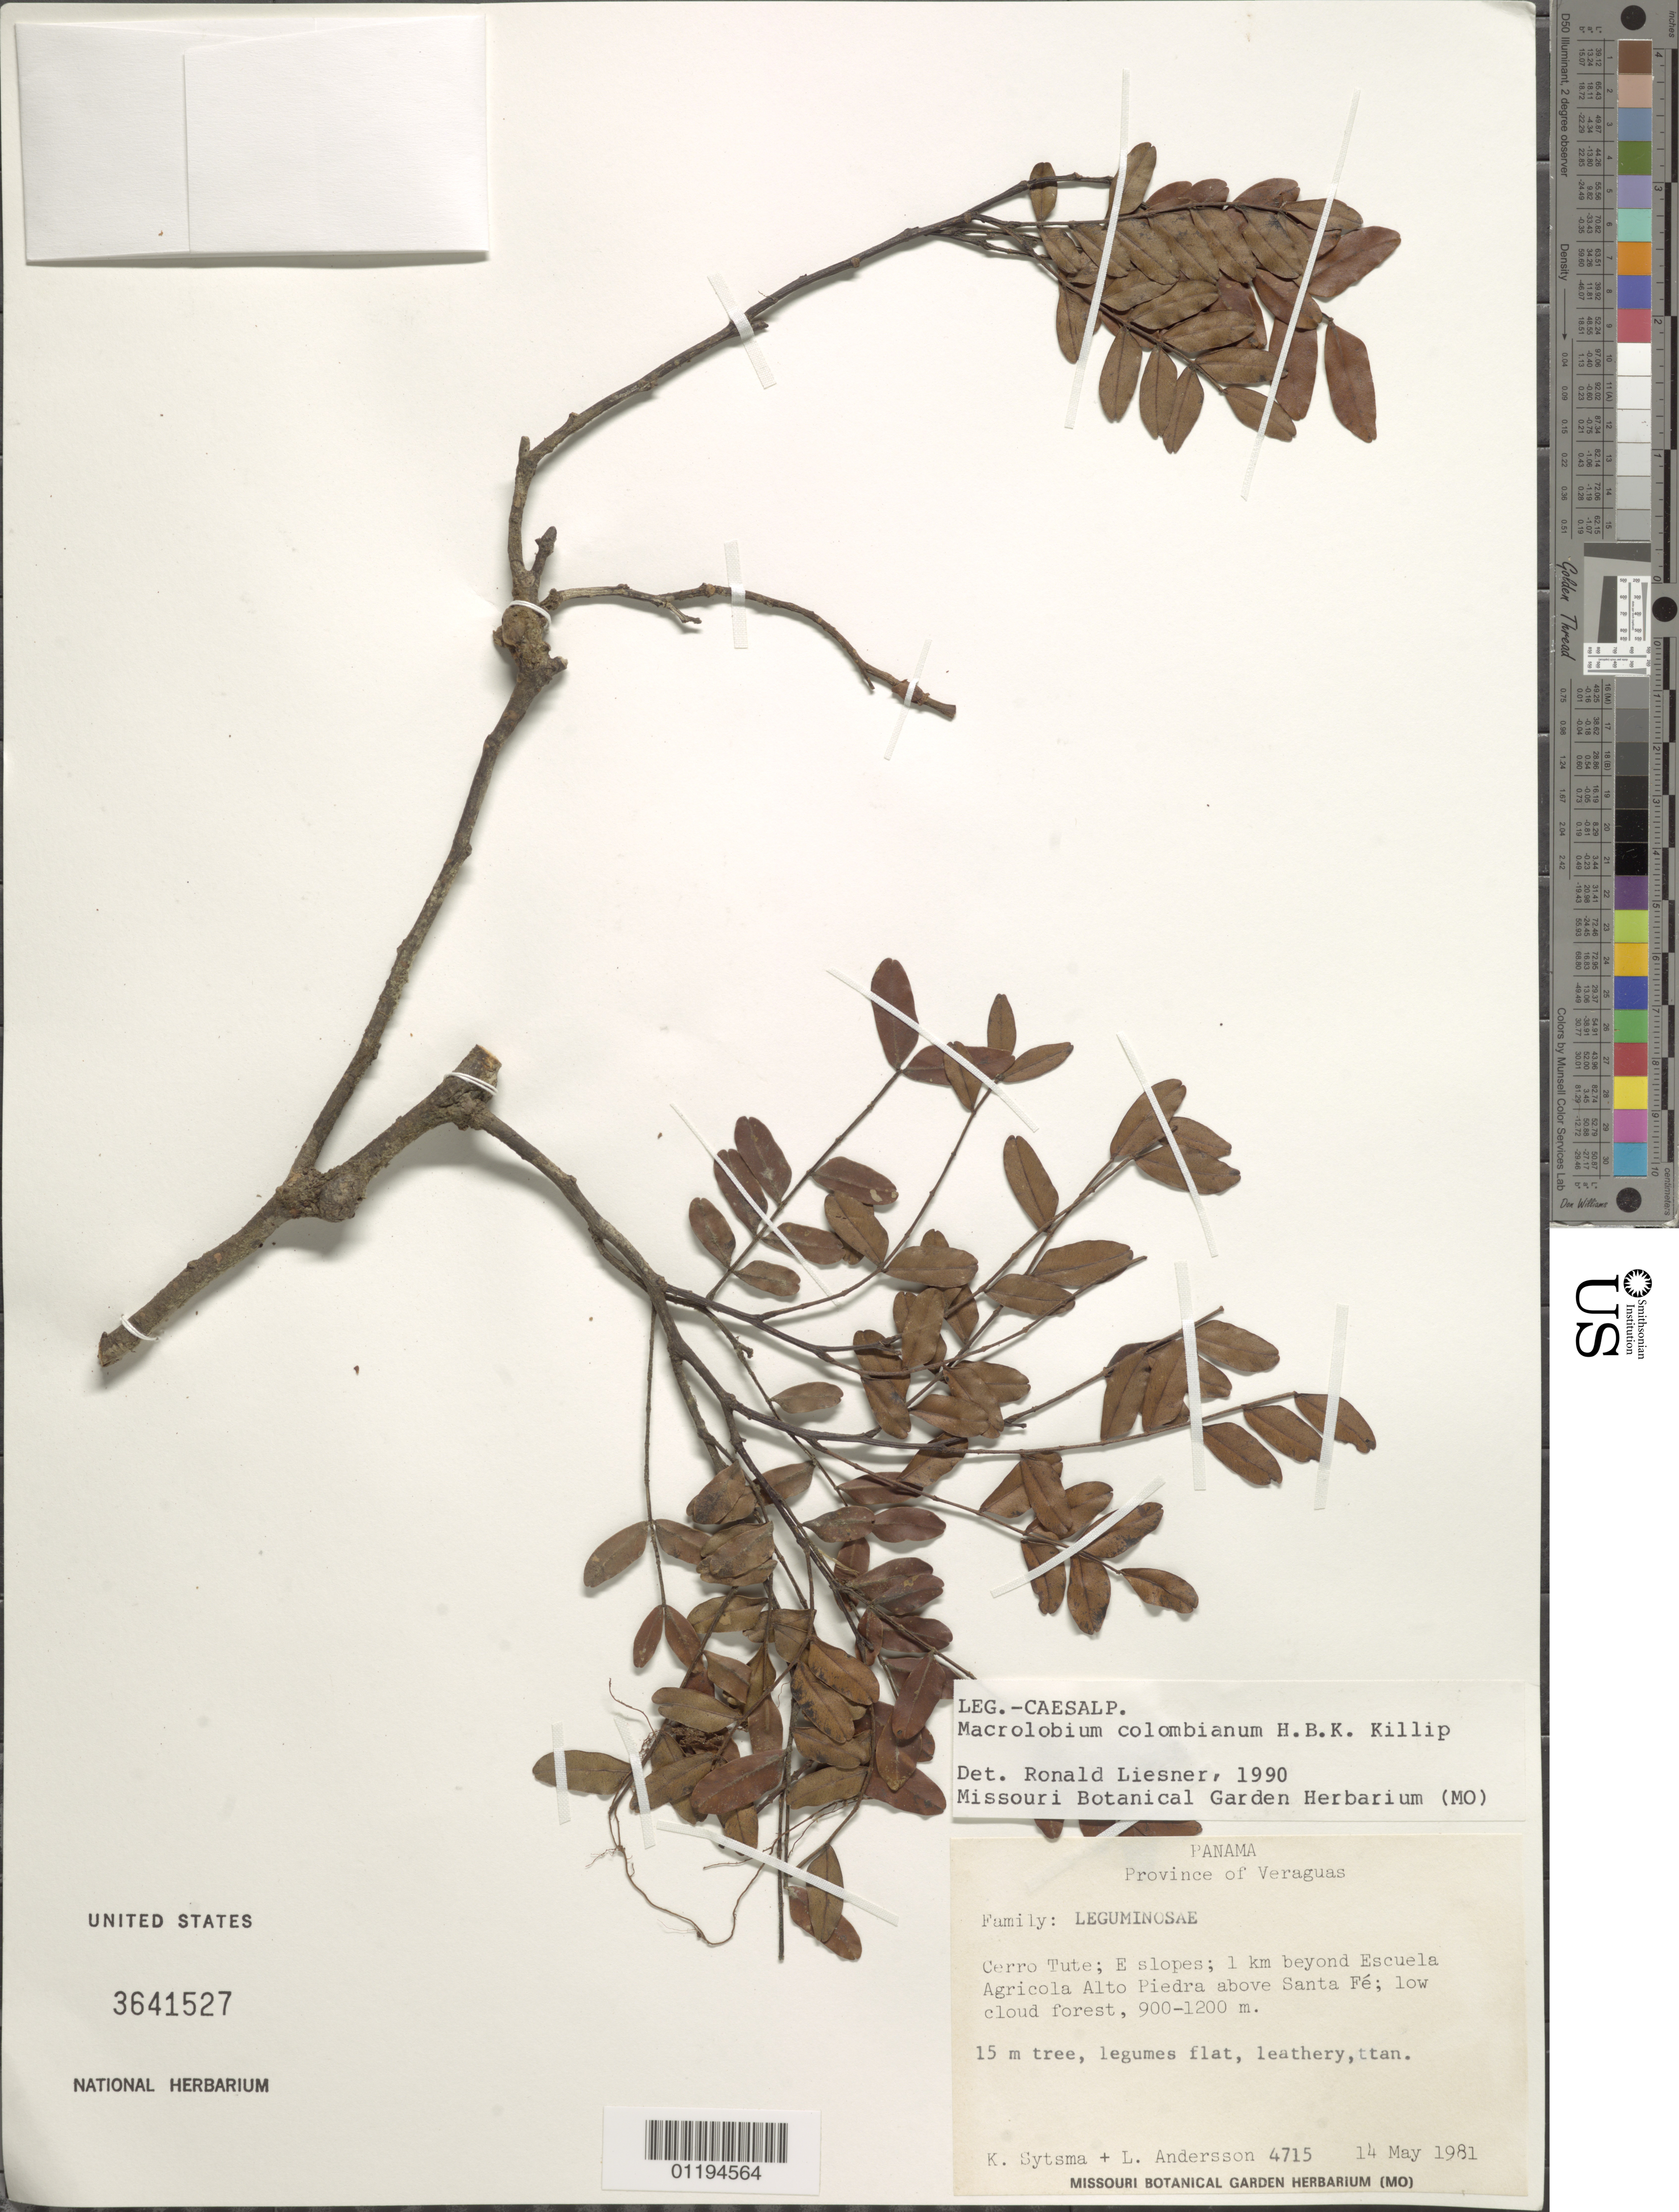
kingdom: Plantae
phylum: Tracheophyta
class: Magnoliopsida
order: Fabales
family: Fabaceae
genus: Macrolobium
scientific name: Macrolobium colombianum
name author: (Britton & Killip) Killip ex L. Uribe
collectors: K. J. Sytsma & L. Andersson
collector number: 4715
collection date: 1981-05-14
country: Panama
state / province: Veraguas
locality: E slopes above Sante Fe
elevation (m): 900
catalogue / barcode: US 3641527